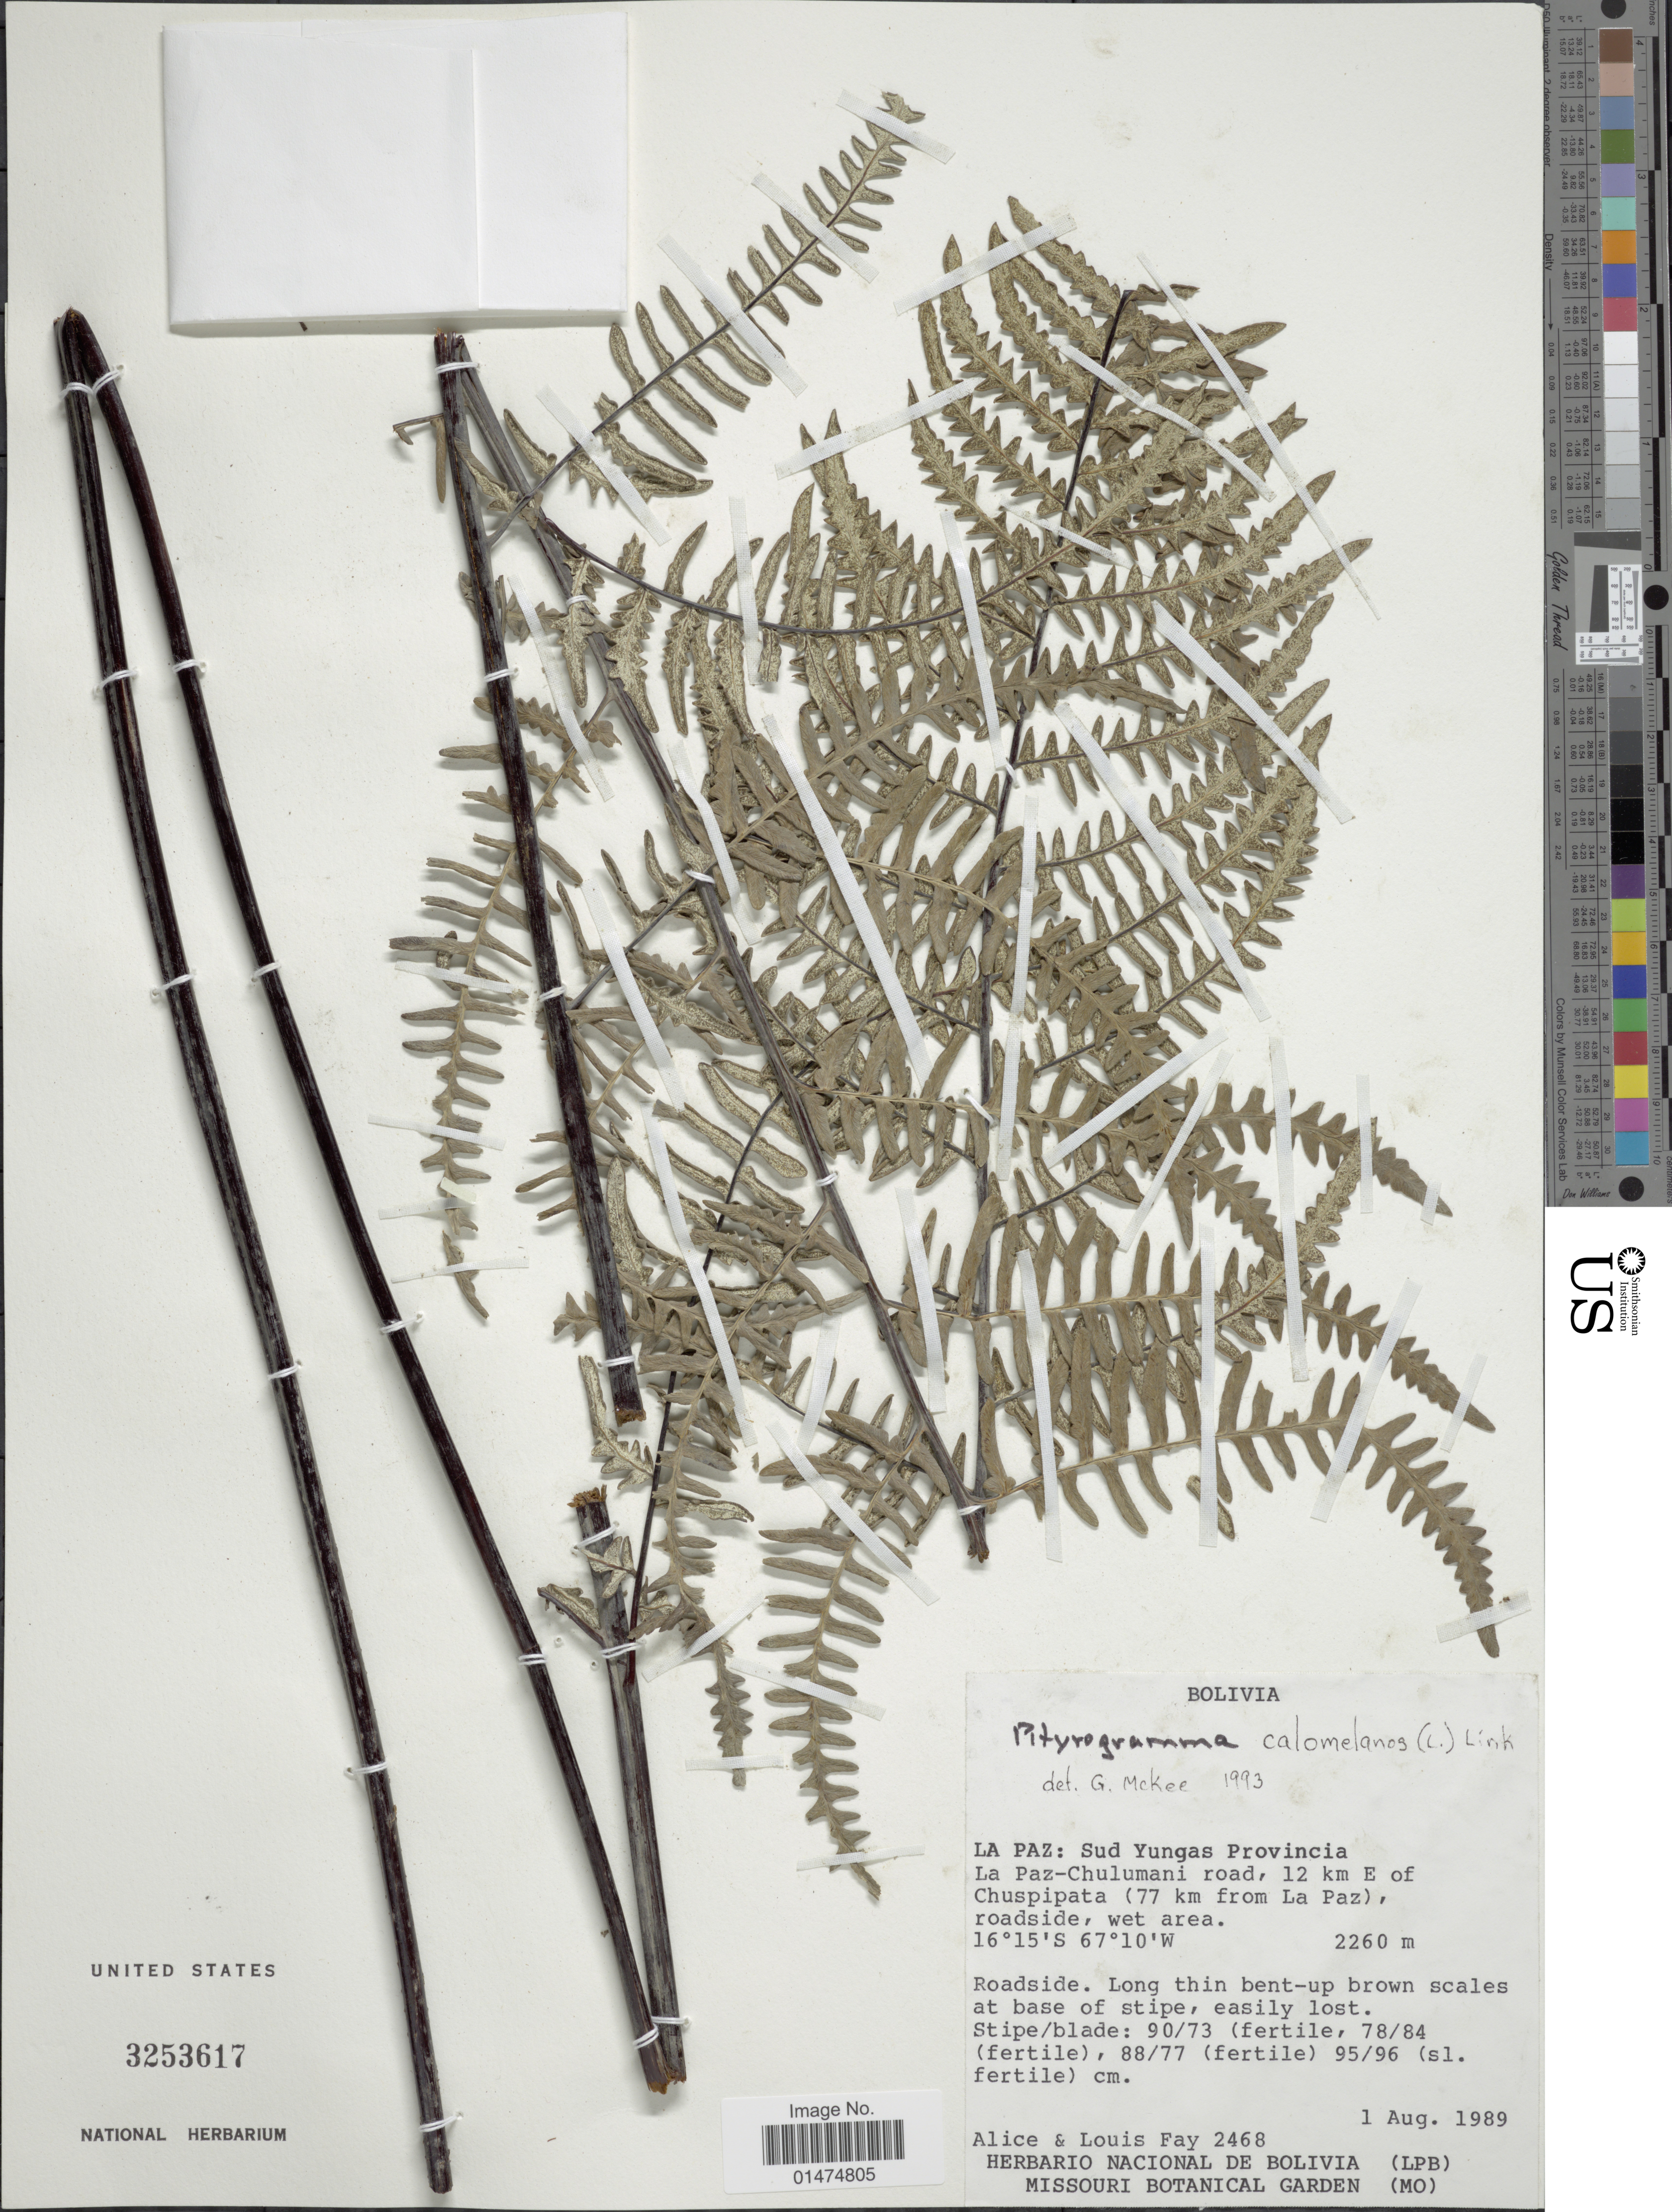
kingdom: Plantae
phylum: Tracheophyta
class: Polypodiopsida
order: Polypodiales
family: Pteridaceae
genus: Pityrogramma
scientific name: Pityrogramma calomelanos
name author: (L.) Link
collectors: A. Fay & L. Fay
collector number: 2468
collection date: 1989-08-01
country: Bolivia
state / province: La Paz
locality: Sud Yungas Provincia, La Paz-Chulumani road, 12 km E of Chuspipata (77 km from La Paz), roadside.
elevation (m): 2260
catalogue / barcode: US 3253617